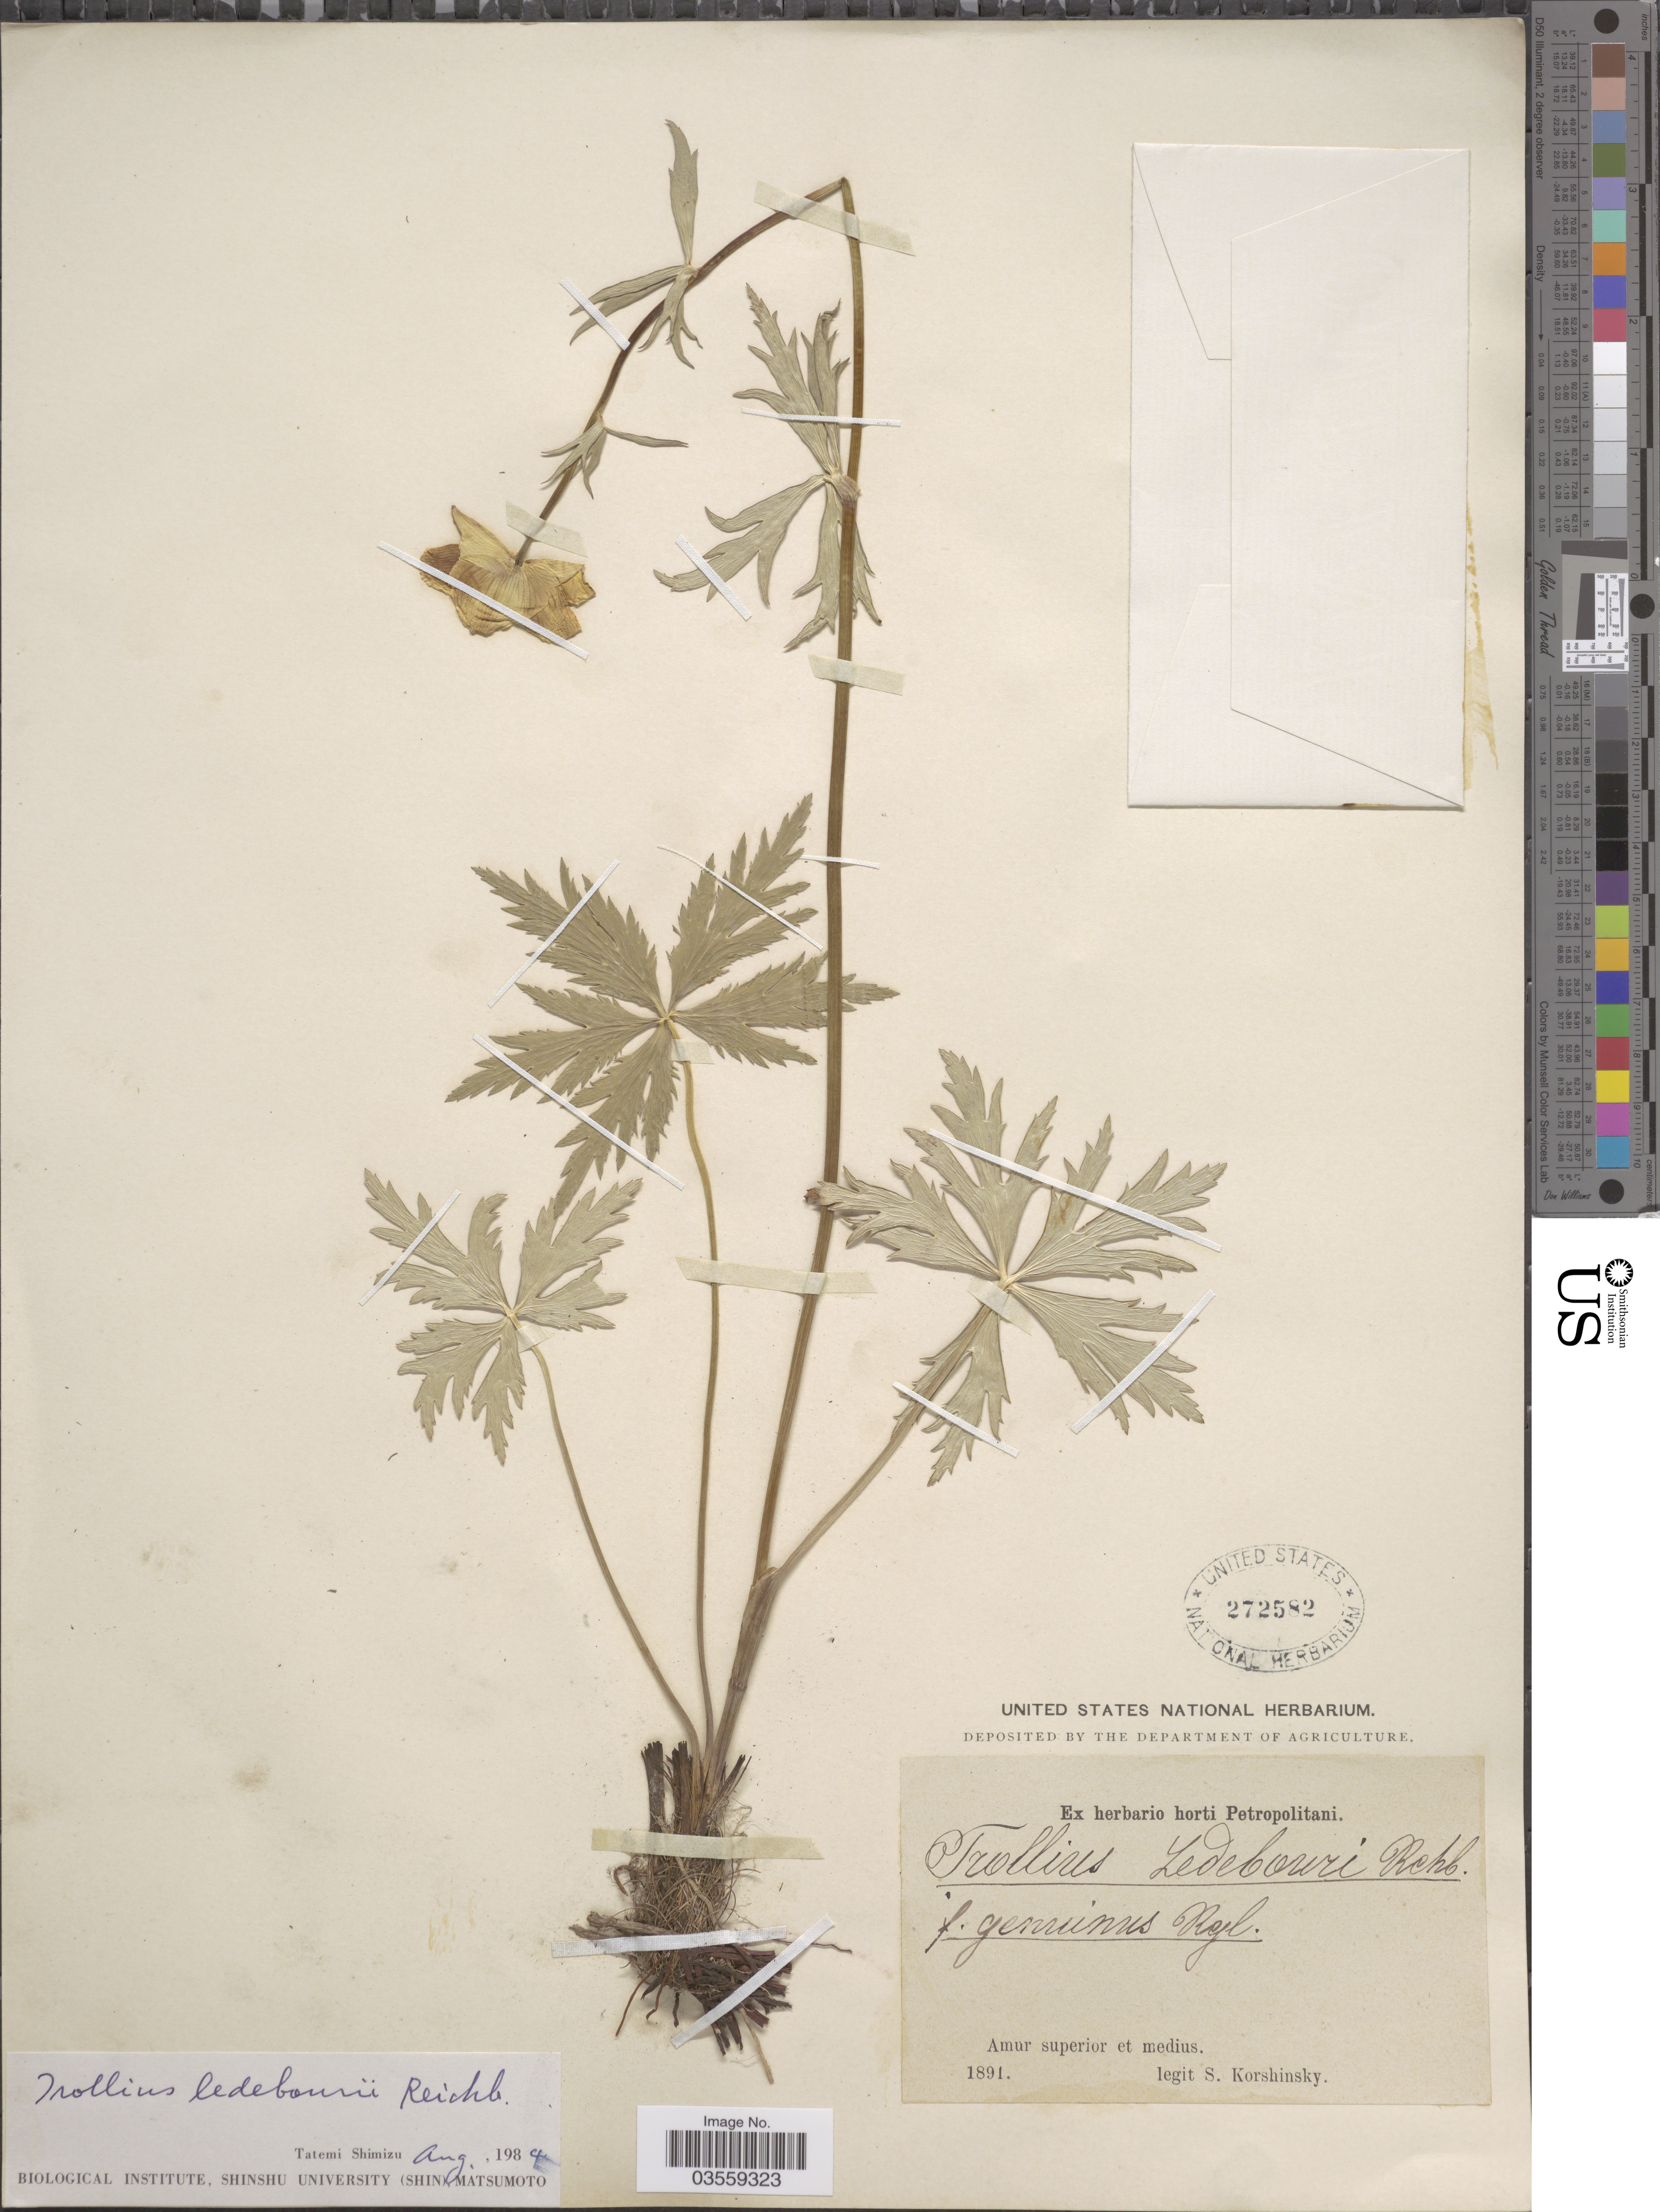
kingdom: Plantae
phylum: Tracheophyta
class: Magnoliopsida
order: Ranunculales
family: Ranunculaceae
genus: Trollius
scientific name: Trollius ledebourii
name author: Rchb.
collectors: S. I. Korshinsky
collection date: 1891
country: Russian Federation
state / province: Amur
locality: Amur superior et medius.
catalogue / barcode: US 272582